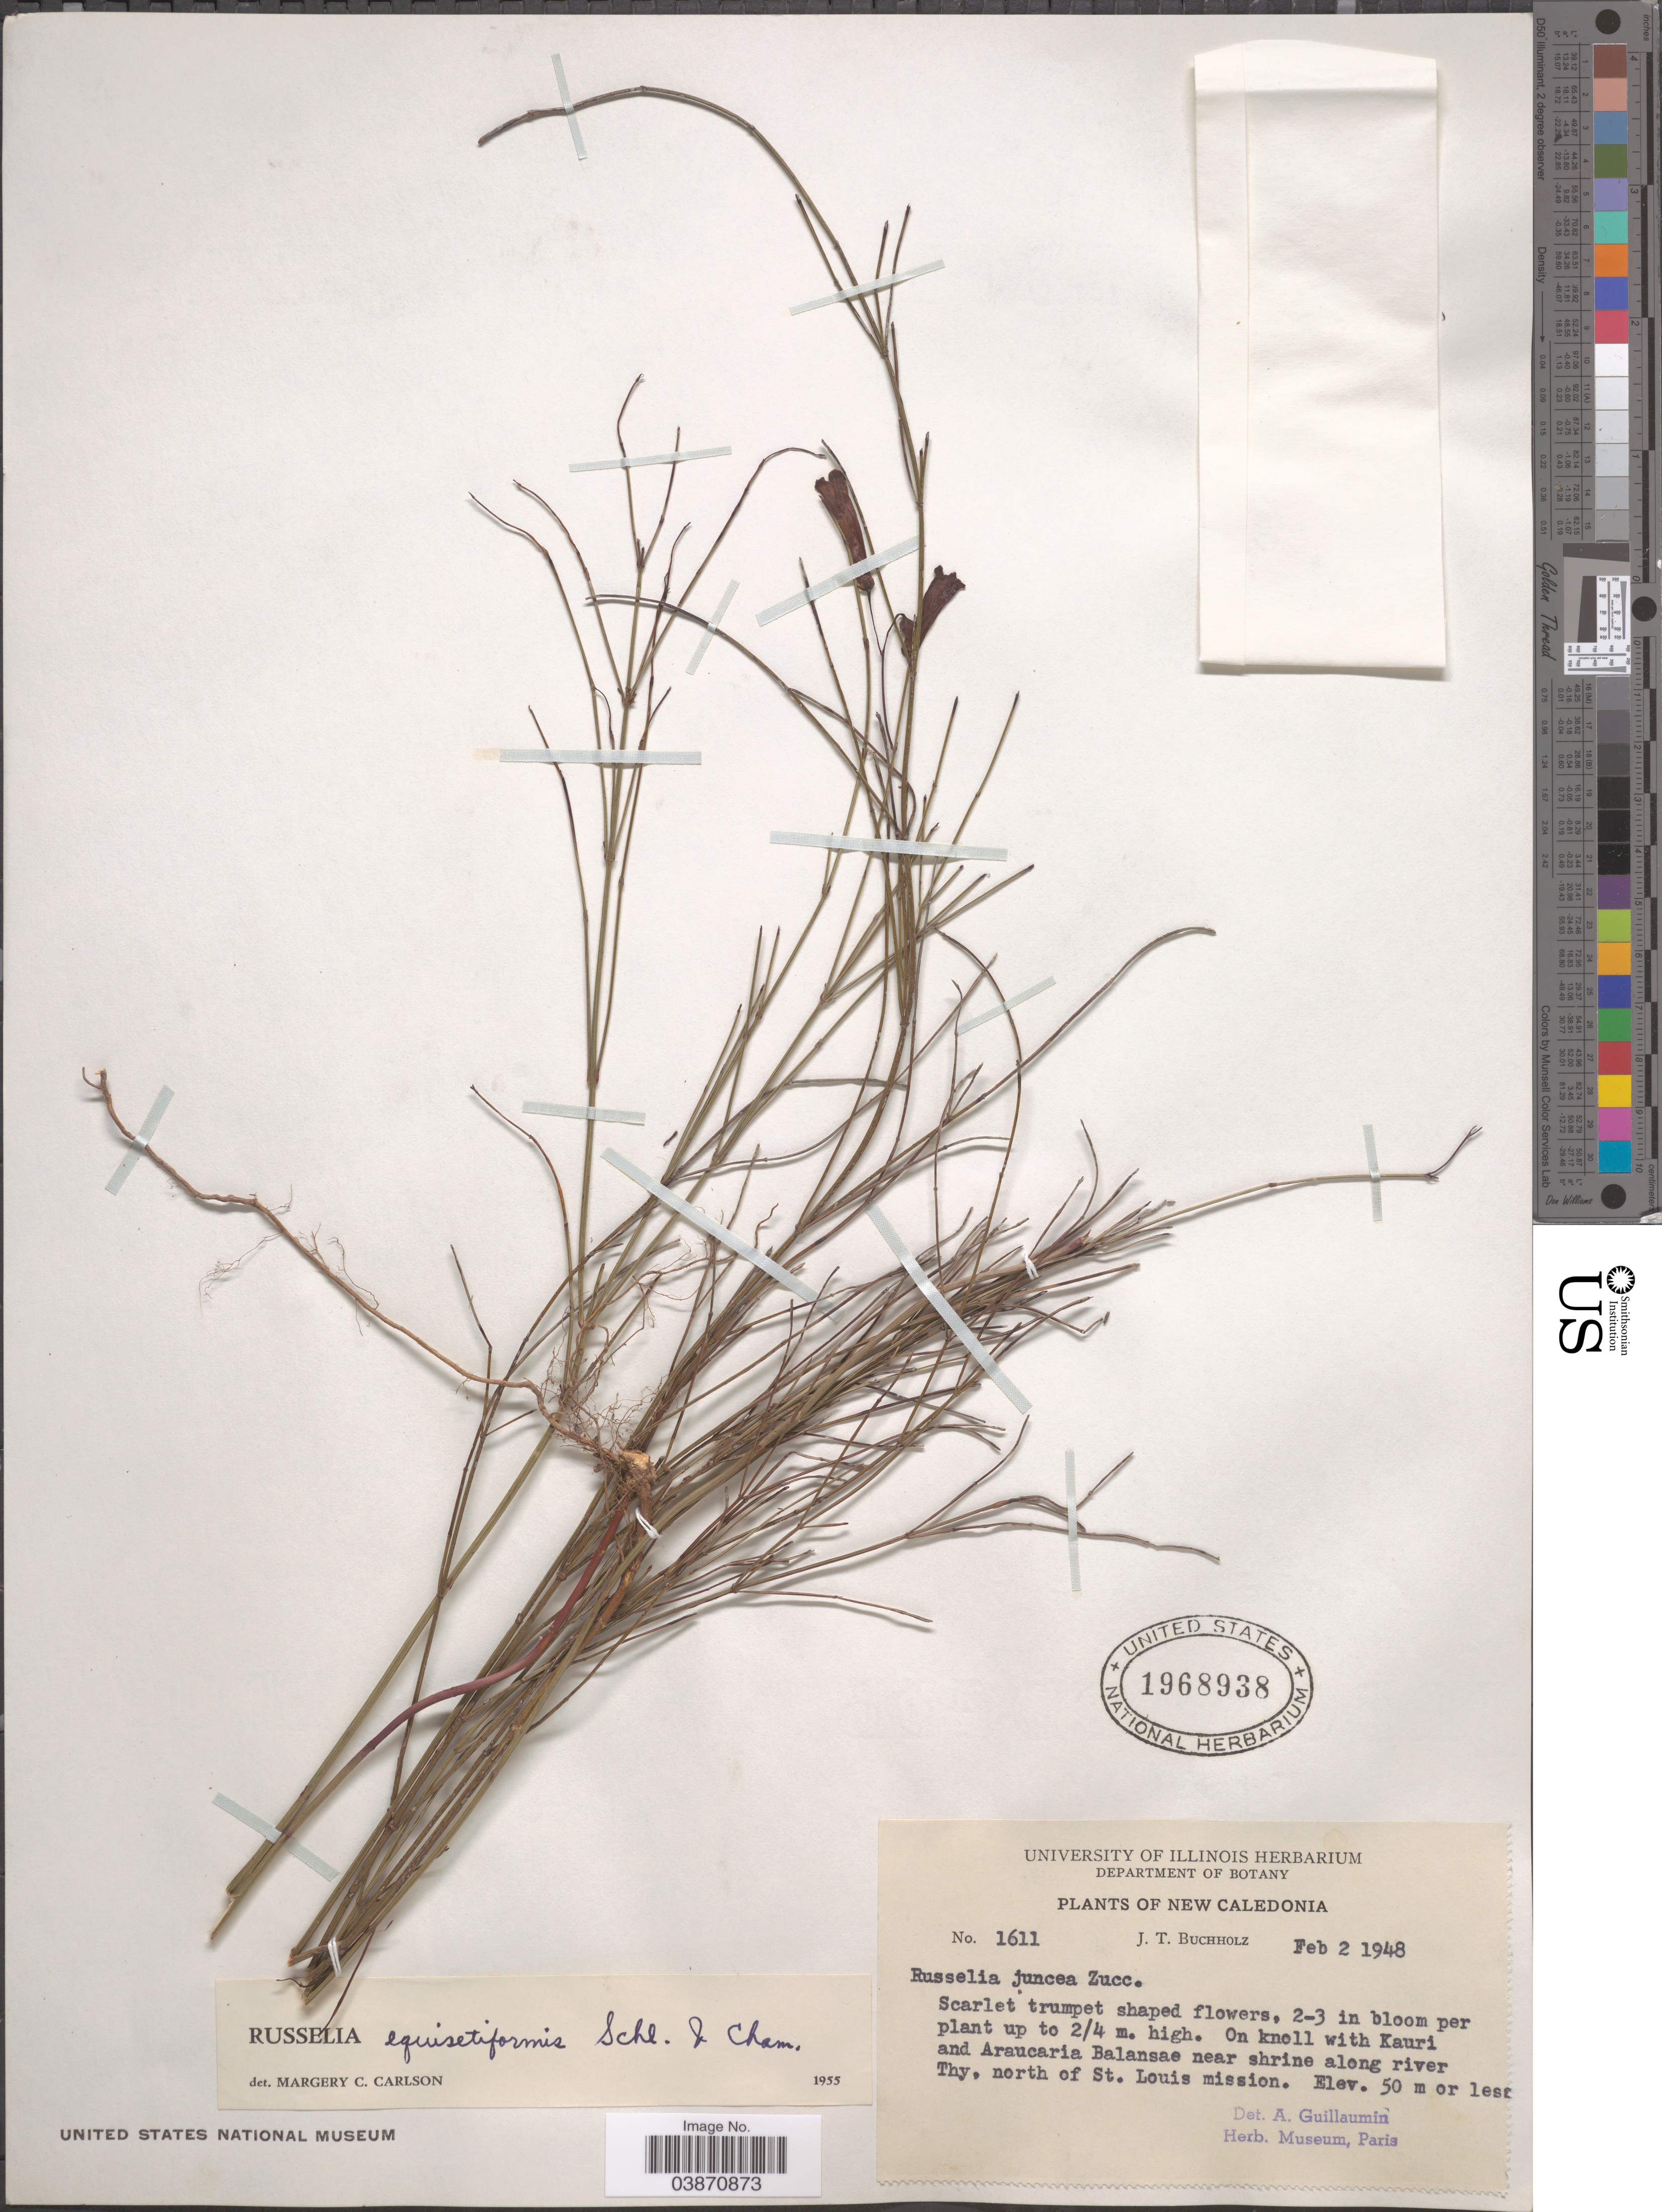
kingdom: Plantae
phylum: Tracheophyta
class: Magnoliopsida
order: Lamiales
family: Plantaginaceae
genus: Russelia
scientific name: Russelia equisetiformis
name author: Schltdl. & Cham.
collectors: J. T. Buchholz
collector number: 1611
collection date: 1948-02-02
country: New Caledonia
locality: Along river Thy, north of St. Louis mission.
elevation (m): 50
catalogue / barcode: US 1968938